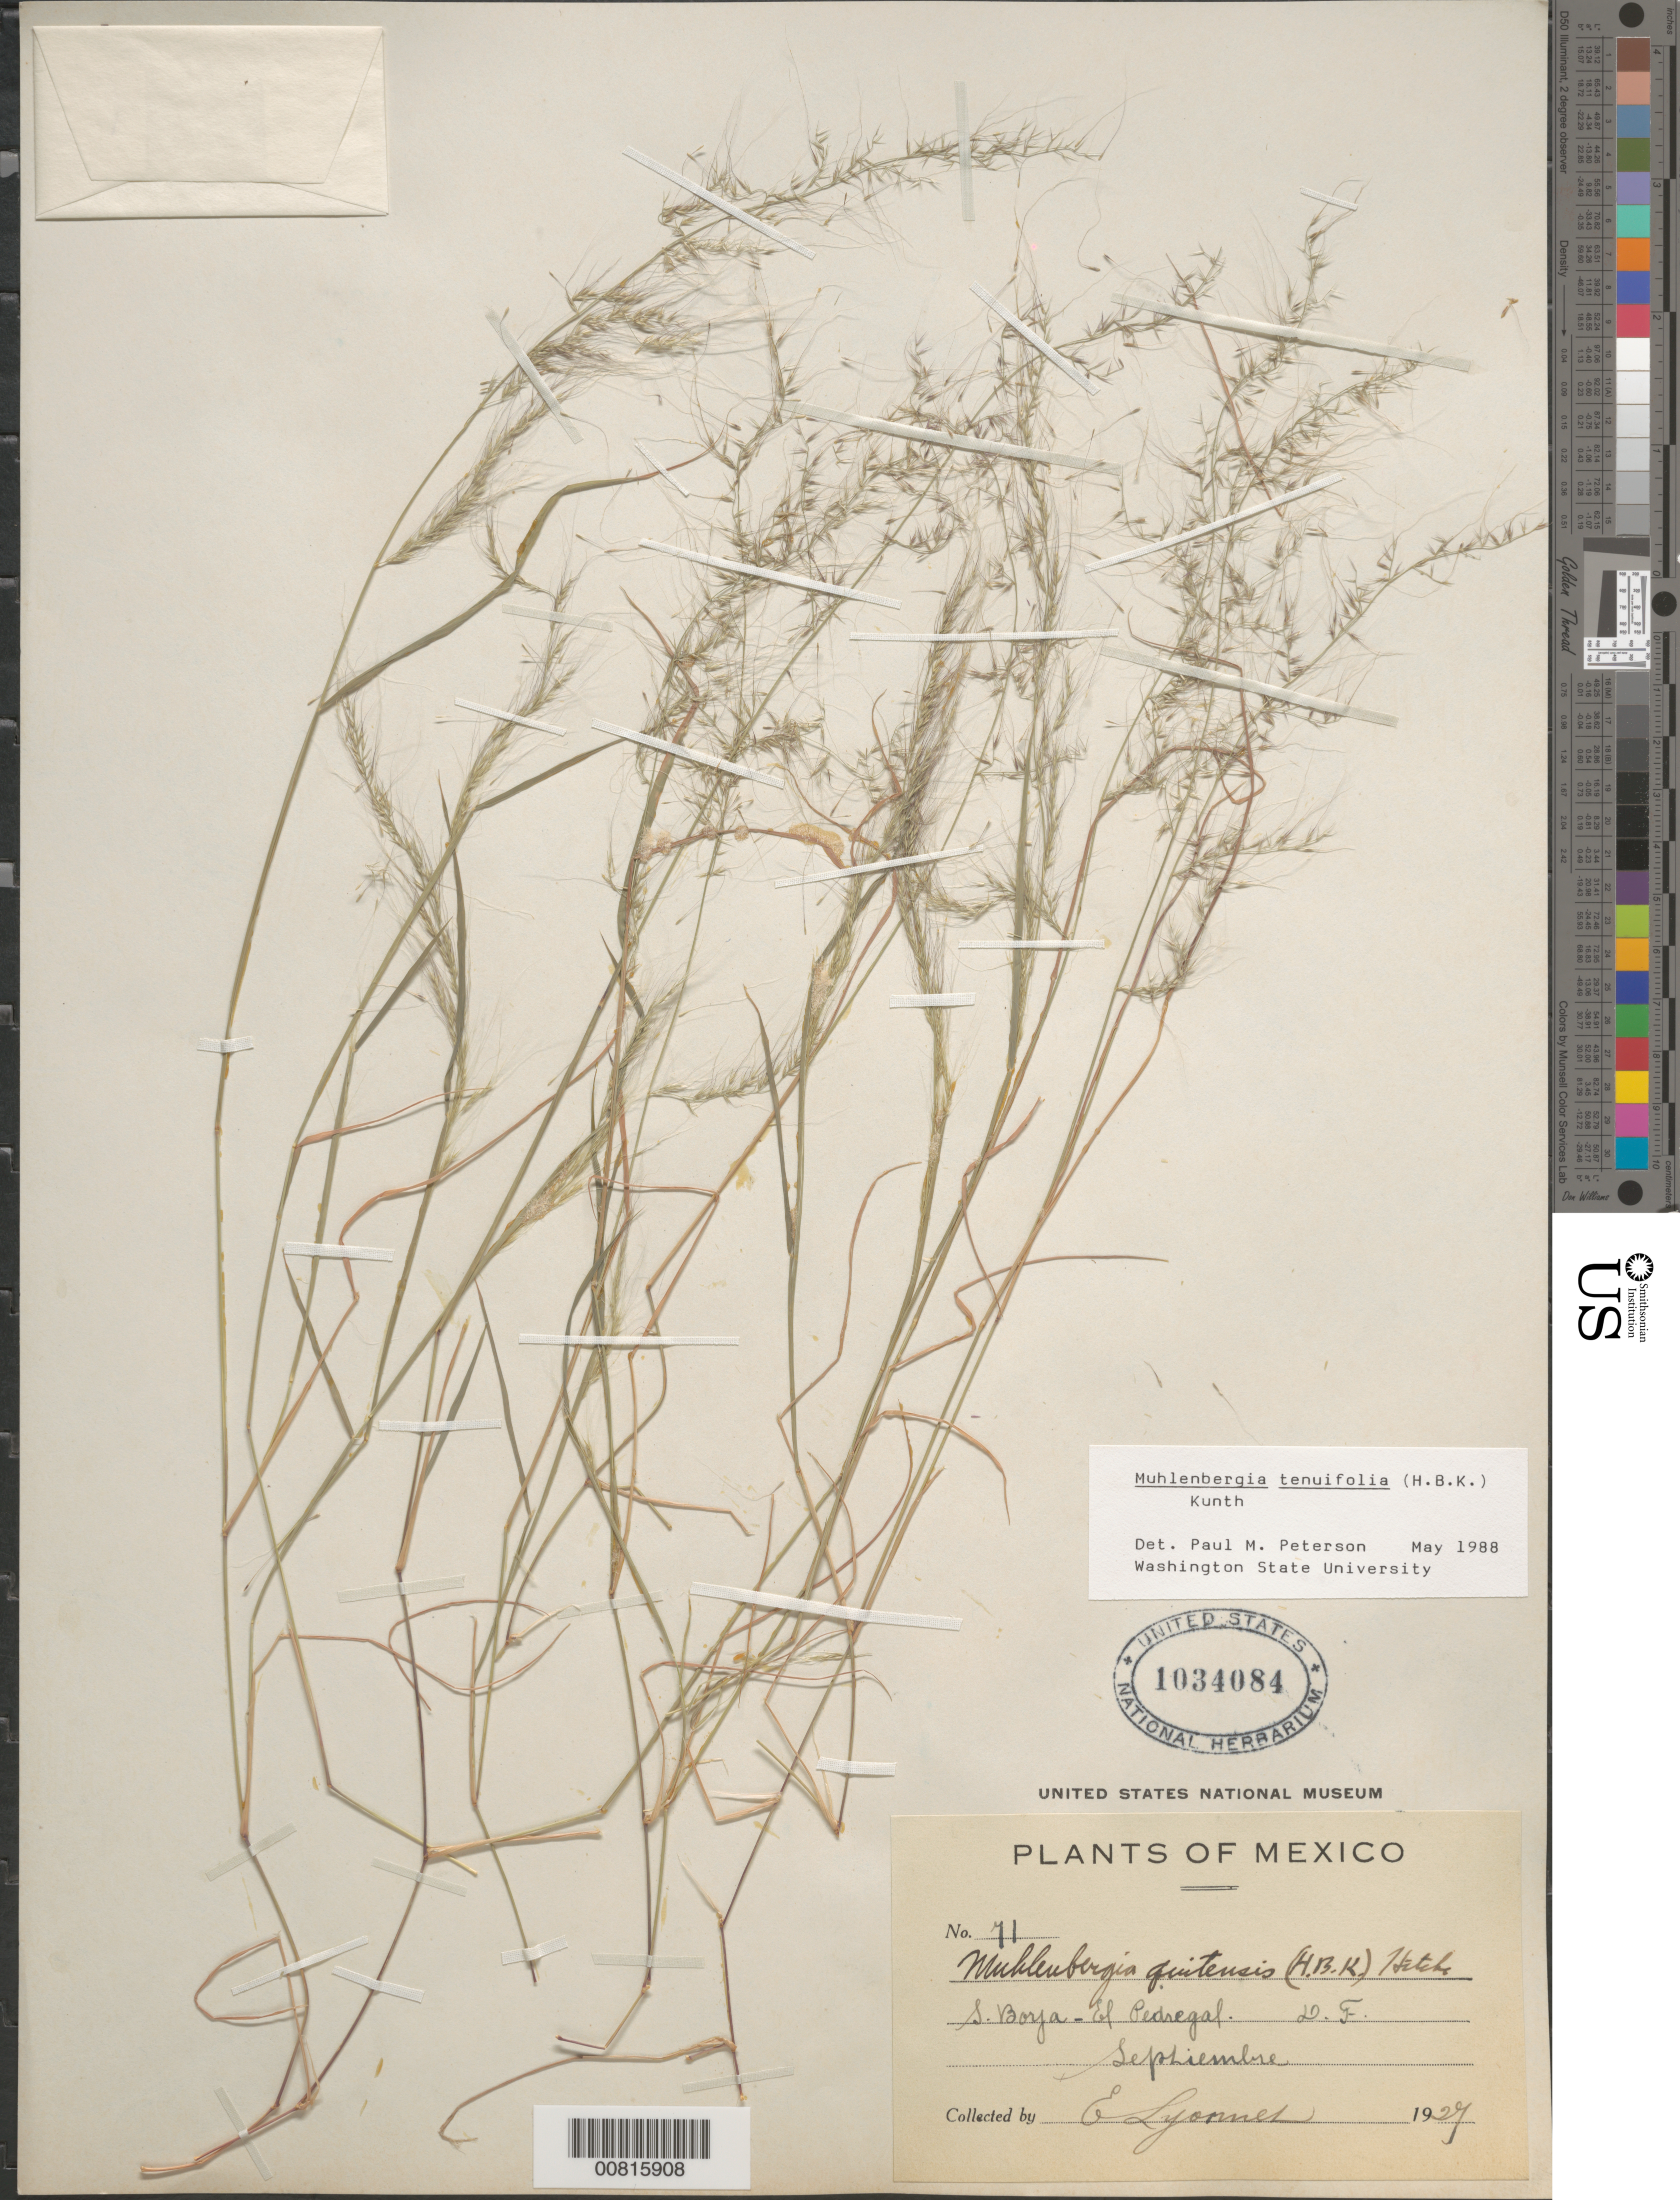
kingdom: Plantae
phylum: Tracheophyta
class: Liliopsida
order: Poales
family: Poaceae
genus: Muhlenbergia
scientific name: Muhlenbergia tenuifolia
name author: (Kunth) Kunth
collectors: Bro. E. Lyonnet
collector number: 71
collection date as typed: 1927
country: Mexico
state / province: Distrito Federal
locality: San Borja-El Pedregal, D.F.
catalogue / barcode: US 1034084